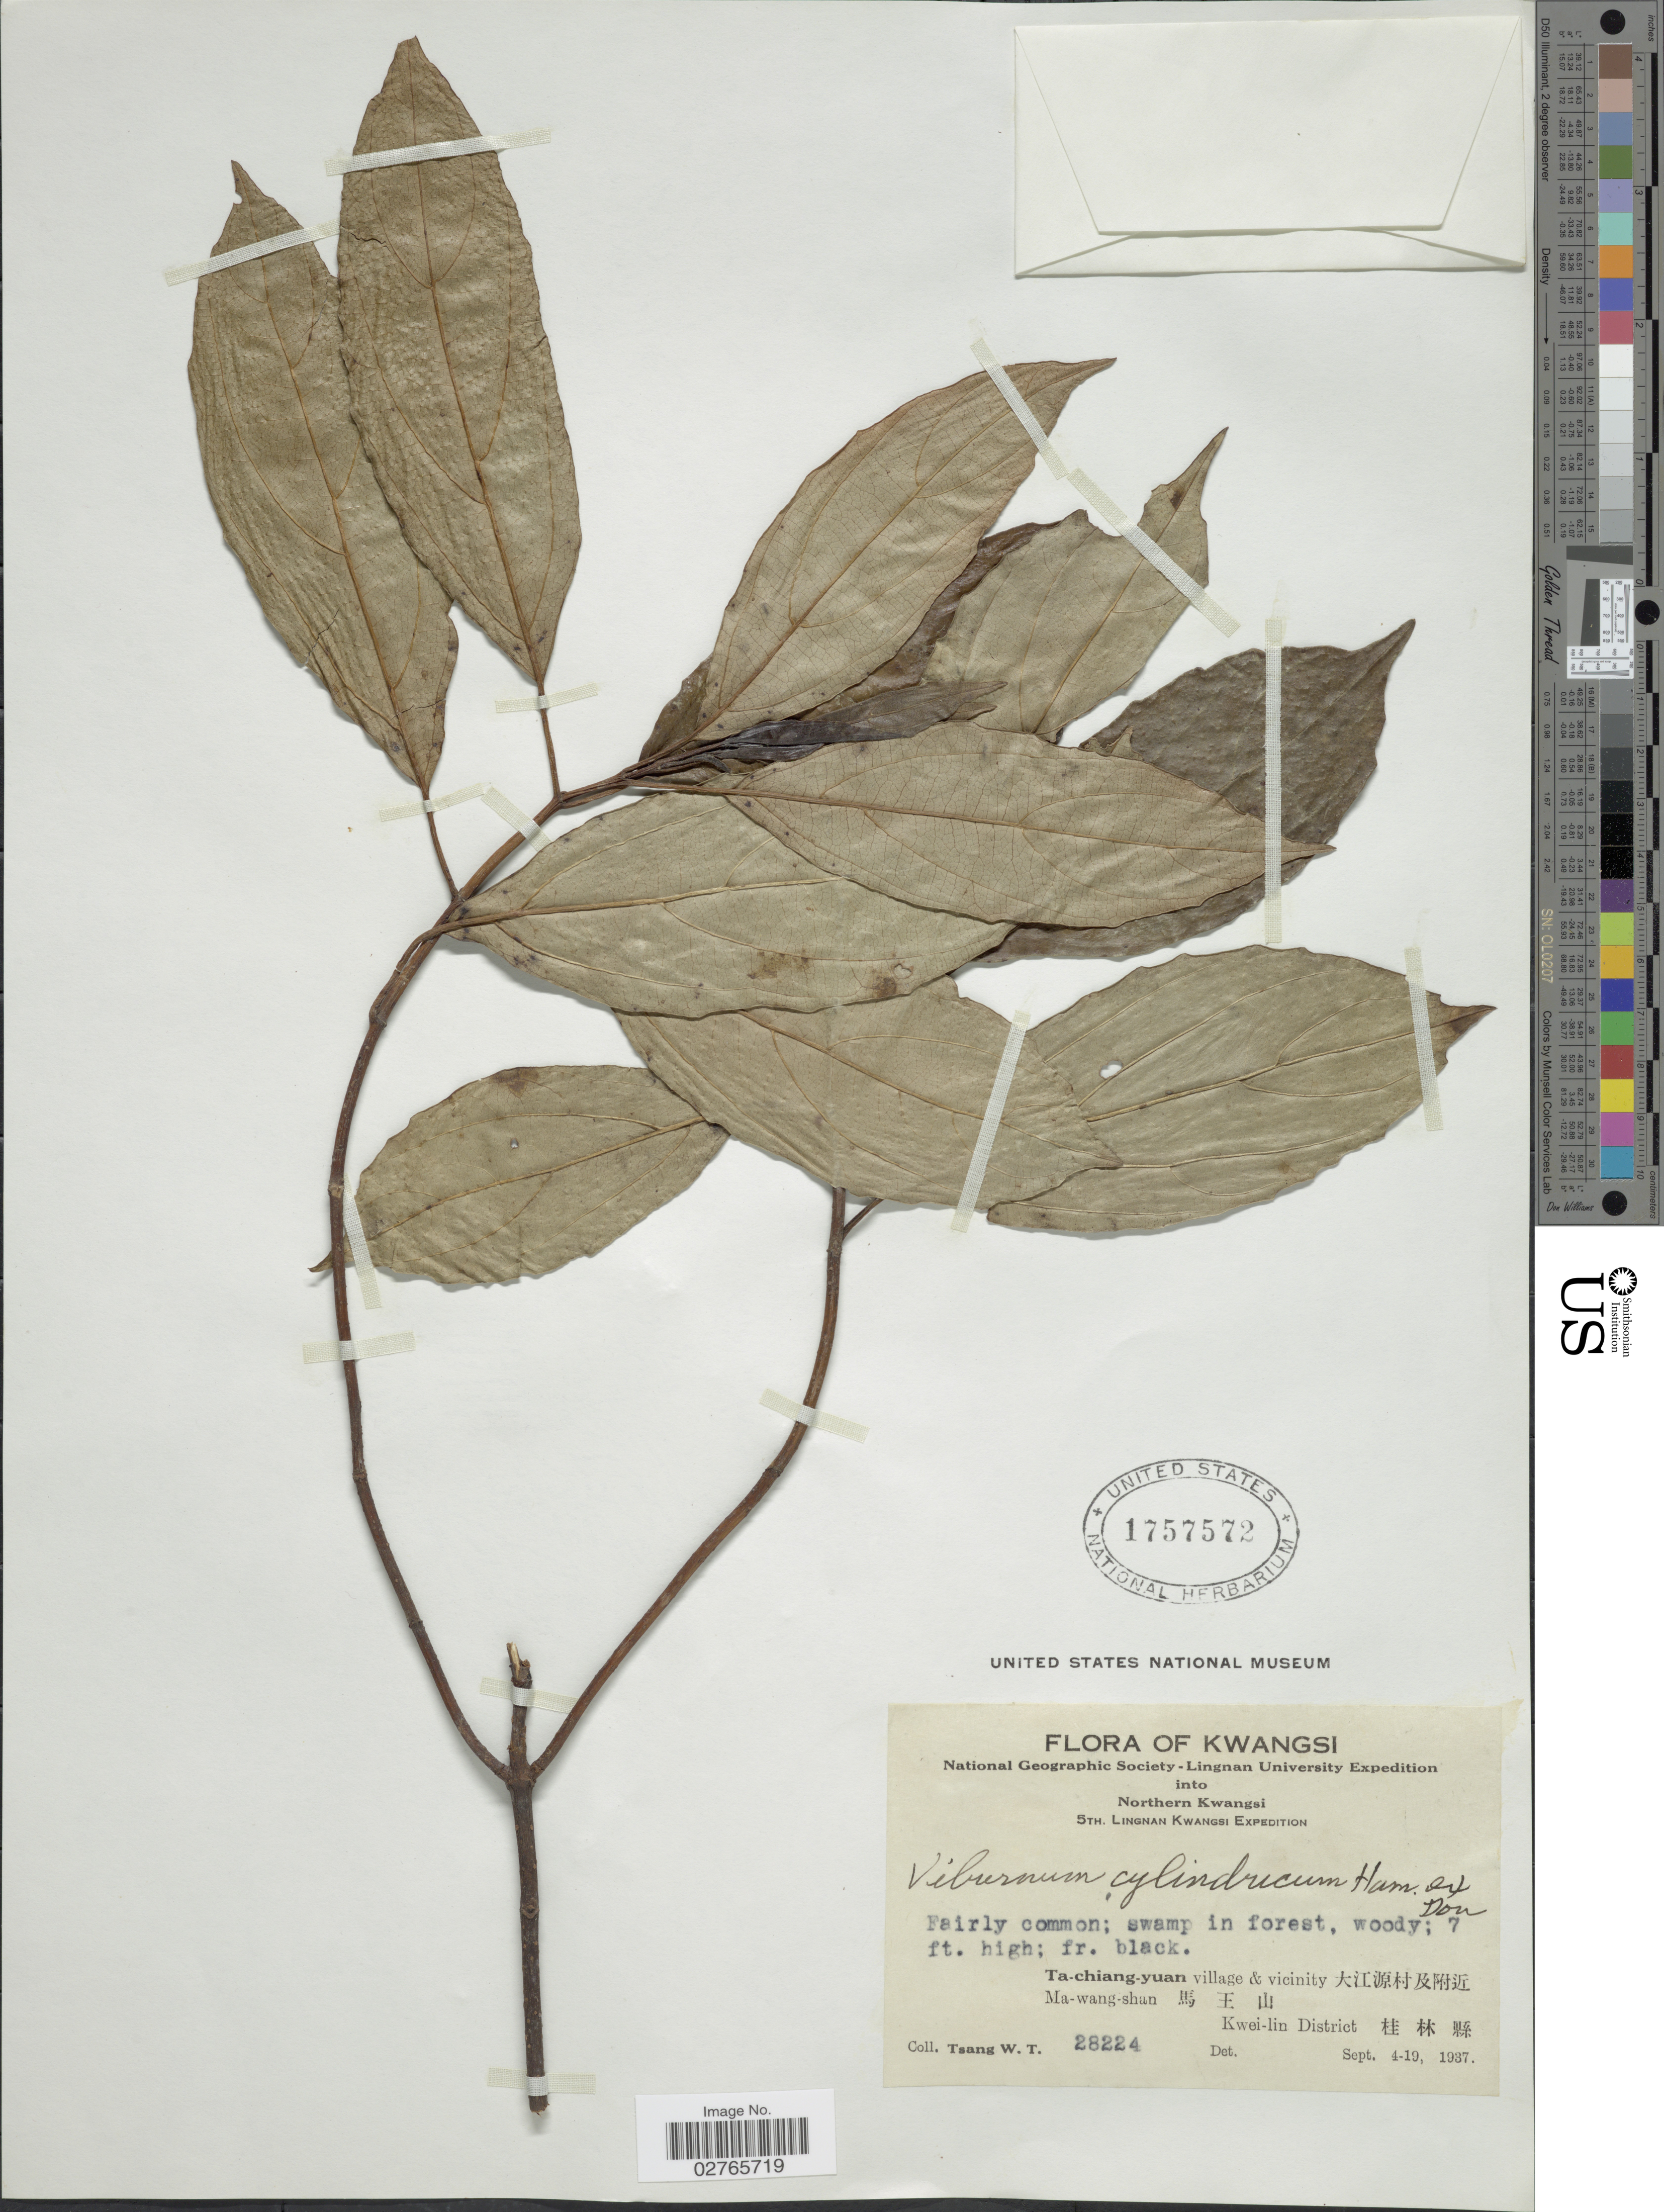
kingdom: Plantae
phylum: Tracheophyta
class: Magnoliopsida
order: Dipsacales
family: Viburnaceae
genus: Viburnum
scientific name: Viburnum cylindricum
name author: Buch.-Ham.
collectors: W. T. Tsang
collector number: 28224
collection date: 1937-09-04/1937-09-19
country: China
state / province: Guangxi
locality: Kwangsi. Northern Kwangsi. Ta-chiang-yuan village & vicinity, Ma-wang-shan. Kei-lin District.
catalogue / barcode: US 1757572